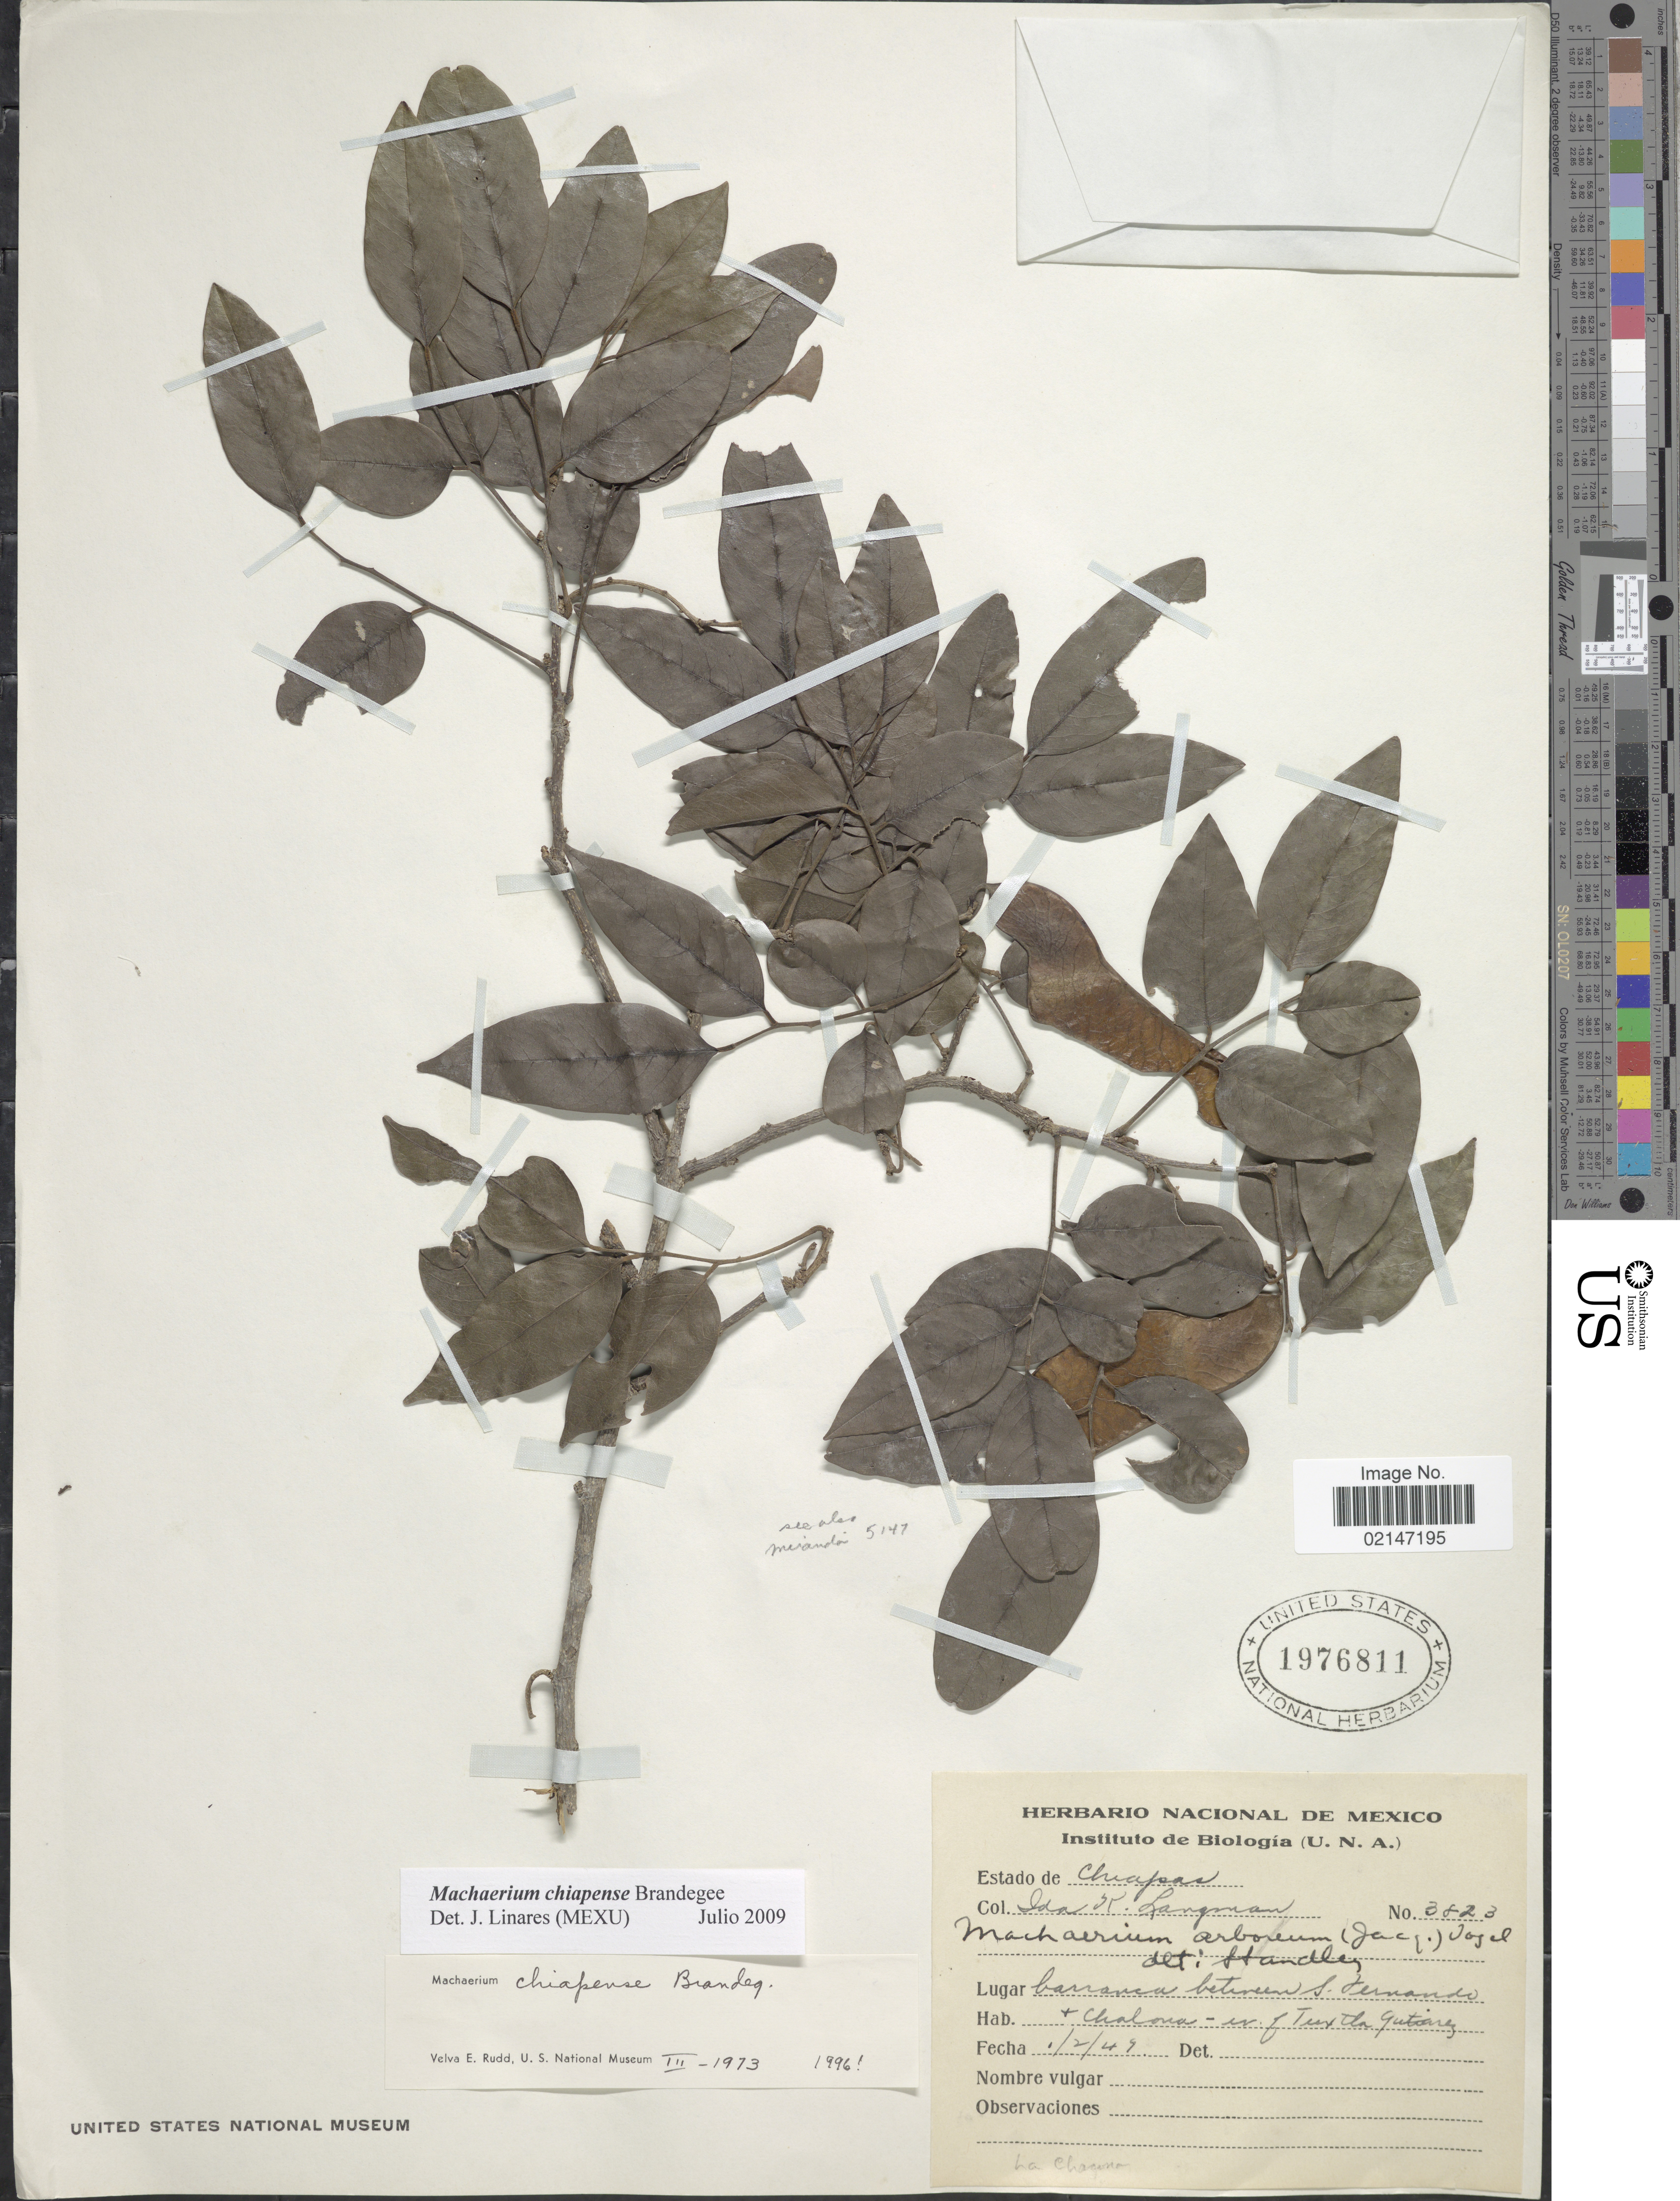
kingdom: Plantae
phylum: Tracheophyta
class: Magnoliopsida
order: Fabales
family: Fabaceae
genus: Machaerium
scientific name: Machaerium chiapense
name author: T.S. Brandg.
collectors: I. K. Langman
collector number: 3823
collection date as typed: Transcribed d/m/y: 1/2/49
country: Mexico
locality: Barranca between S. Fernando + Chalona - n. of Tuxtla Gutiérrez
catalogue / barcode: US 1976811